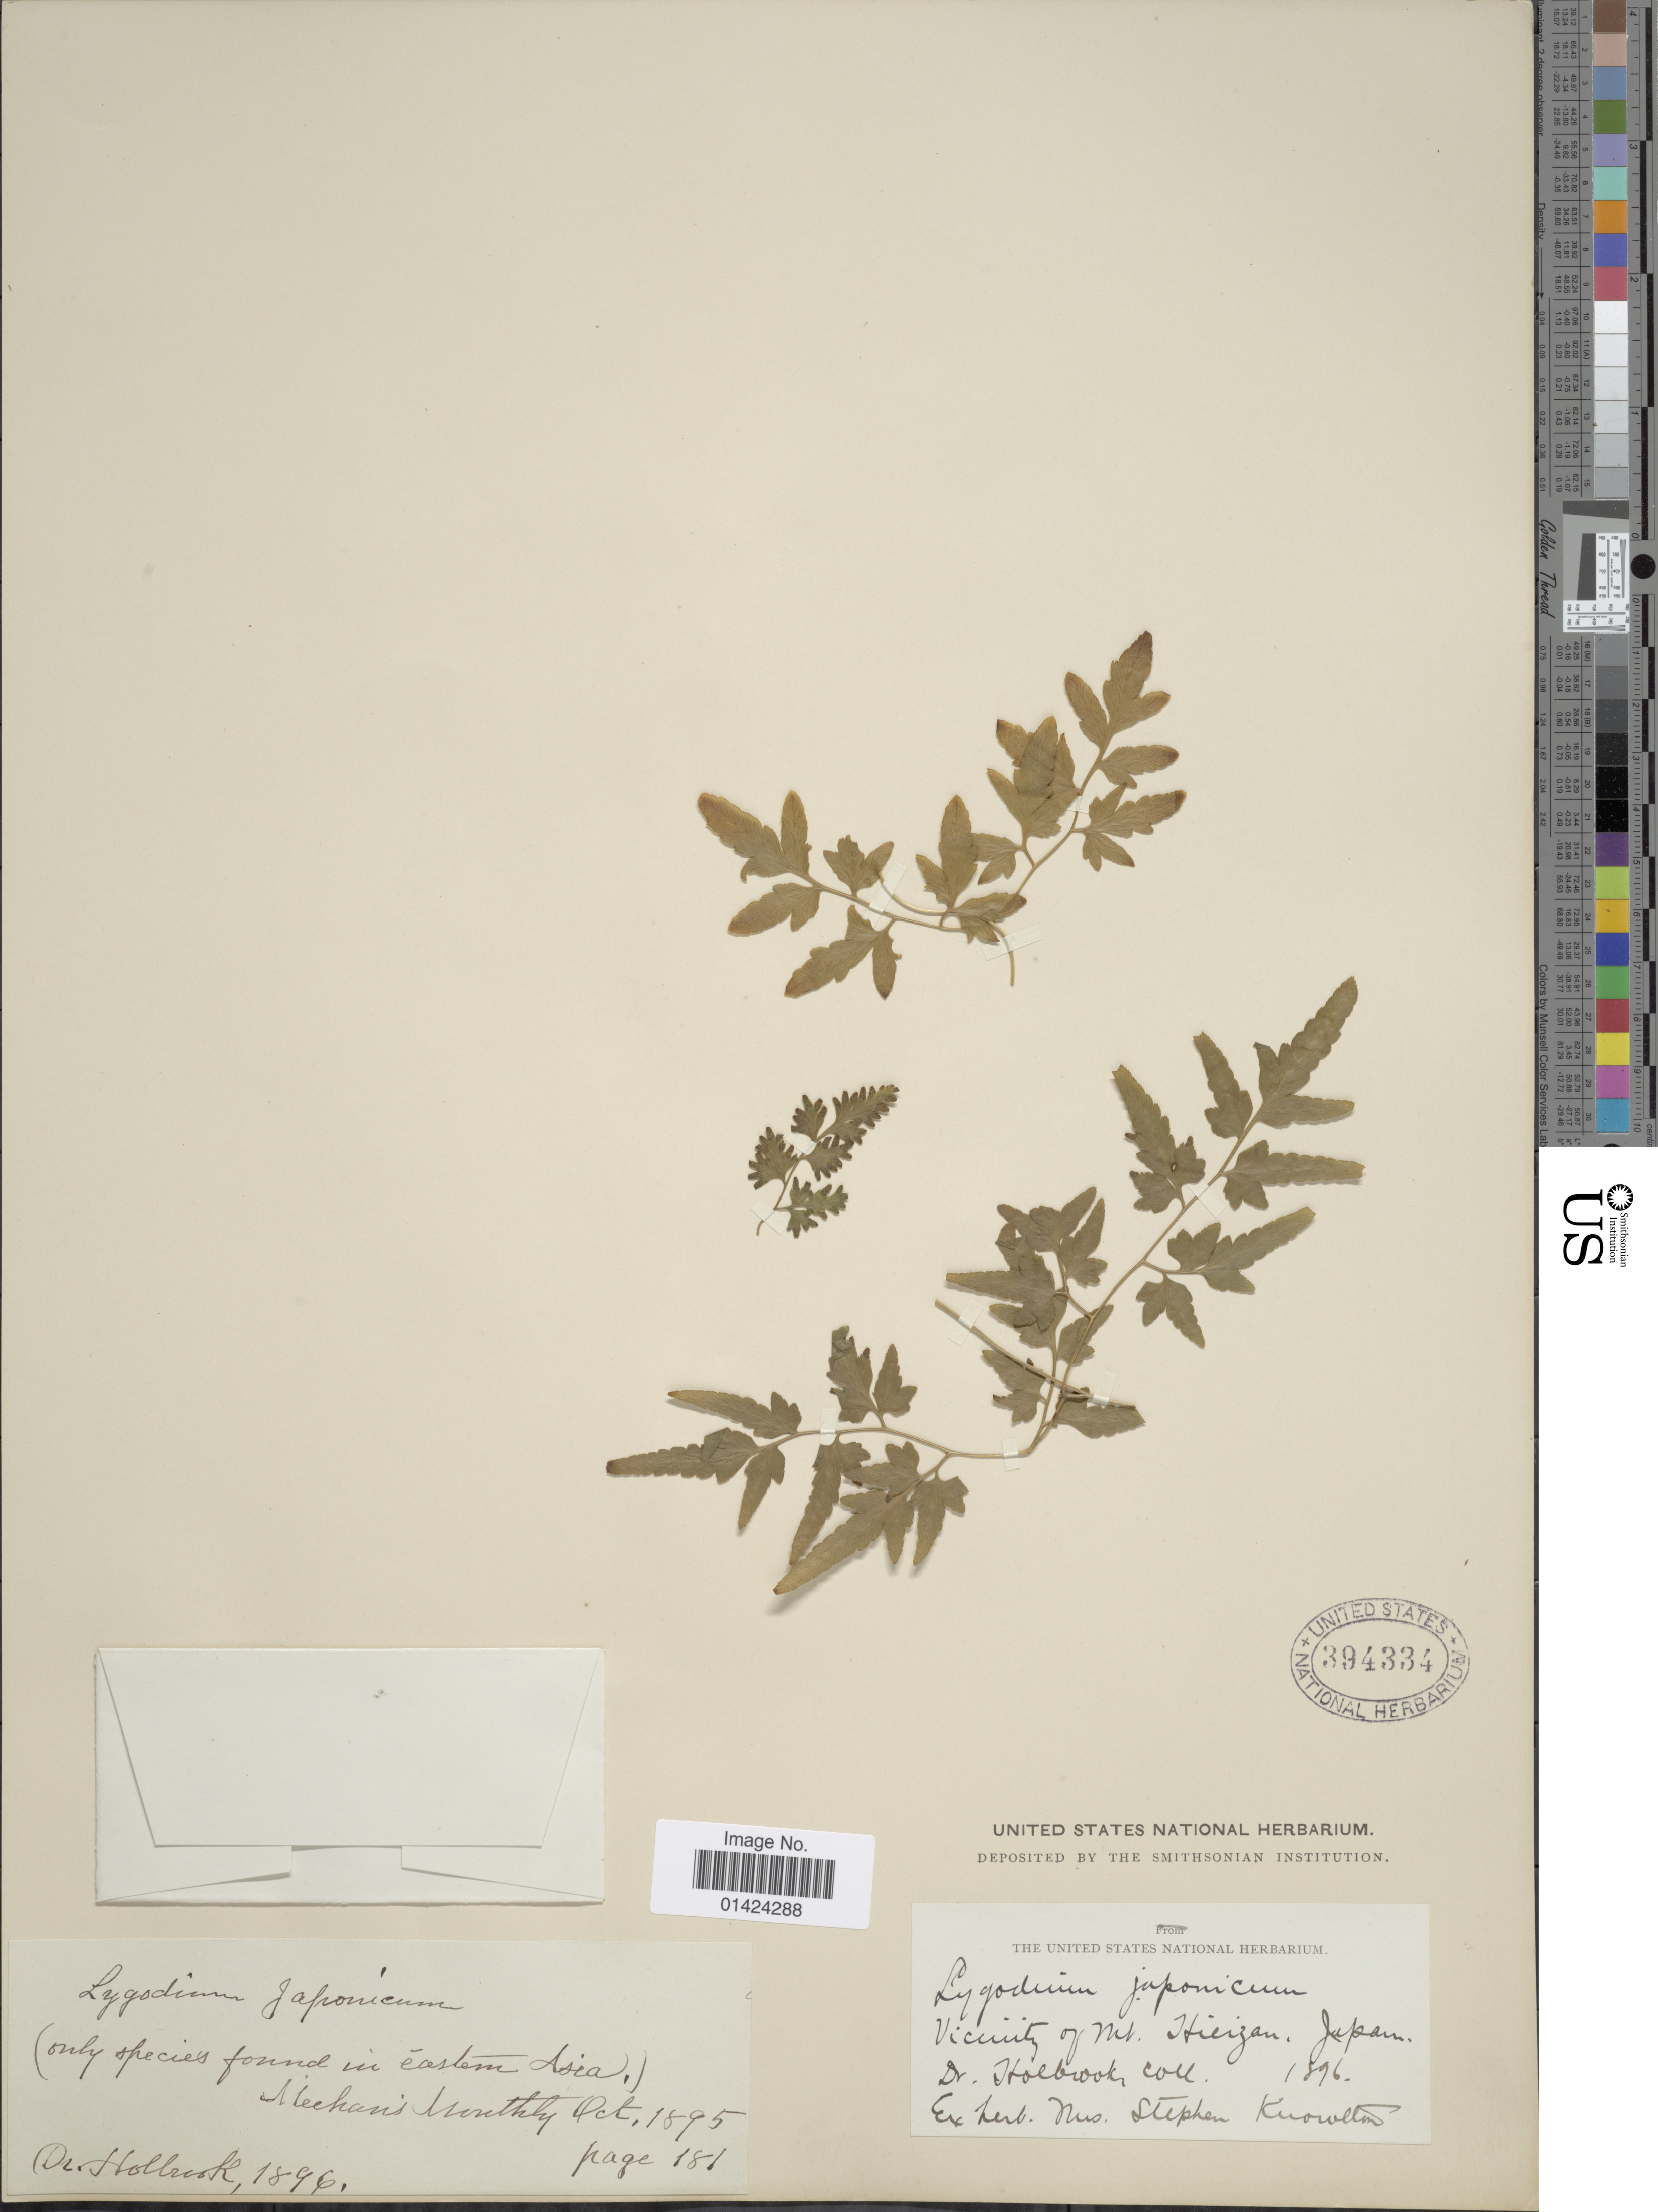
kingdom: Plantae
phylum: Tracheophyta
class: Polypodiopsida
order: Schizaeales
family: Lygodiaceae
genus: Lygodium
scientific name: Lygodium japonicum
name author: (Thunb.) Sw.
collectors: -. Holbrook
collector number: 1896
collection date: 1896-10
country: Japan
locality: Vicinity of Mt. Hierzan.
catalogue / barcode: US 394334